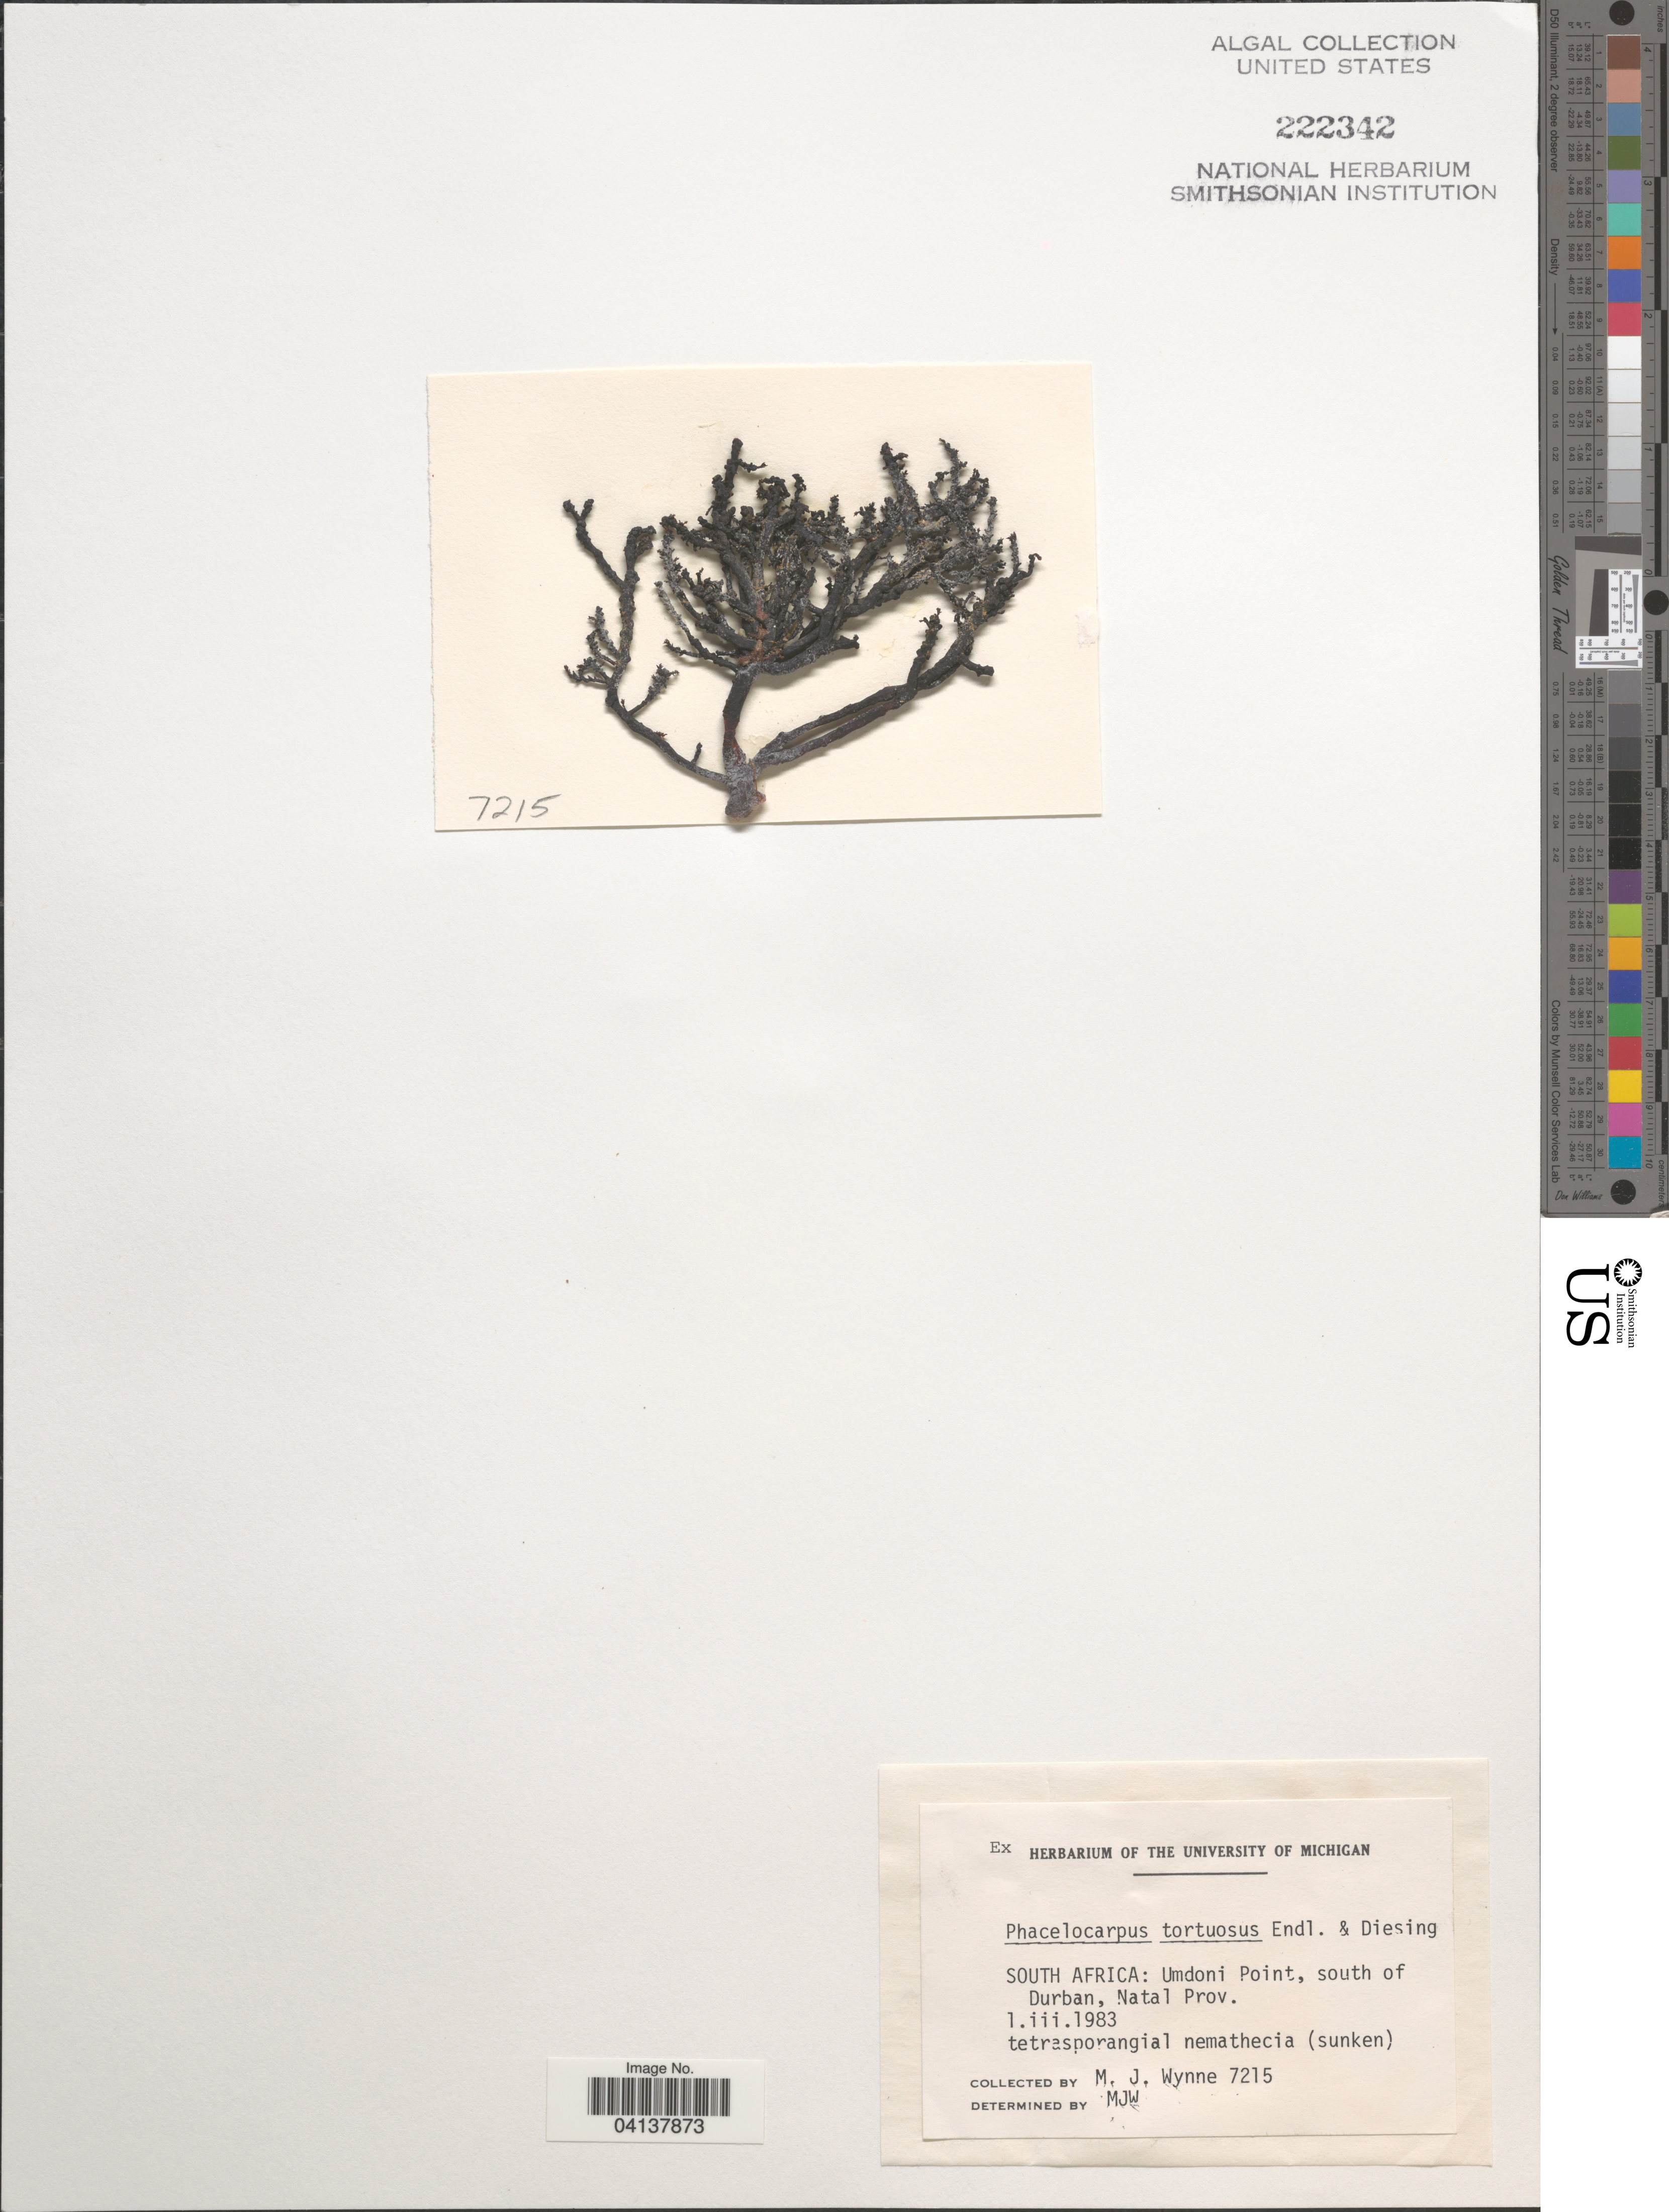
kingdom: Plantae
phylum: Rhodophyta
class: Florideophyceae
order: Gigartinales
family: Phacelocarpaceae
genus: Phacelocarpus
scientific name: Phacelocarpus tortuosus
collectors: M.J. Wynne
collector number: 7215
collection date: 1983-03-01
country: South Africa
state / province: KwaZulu-Natal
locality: Umdoni Point, south of Durban, Natal Prov.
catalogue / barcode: US 222342